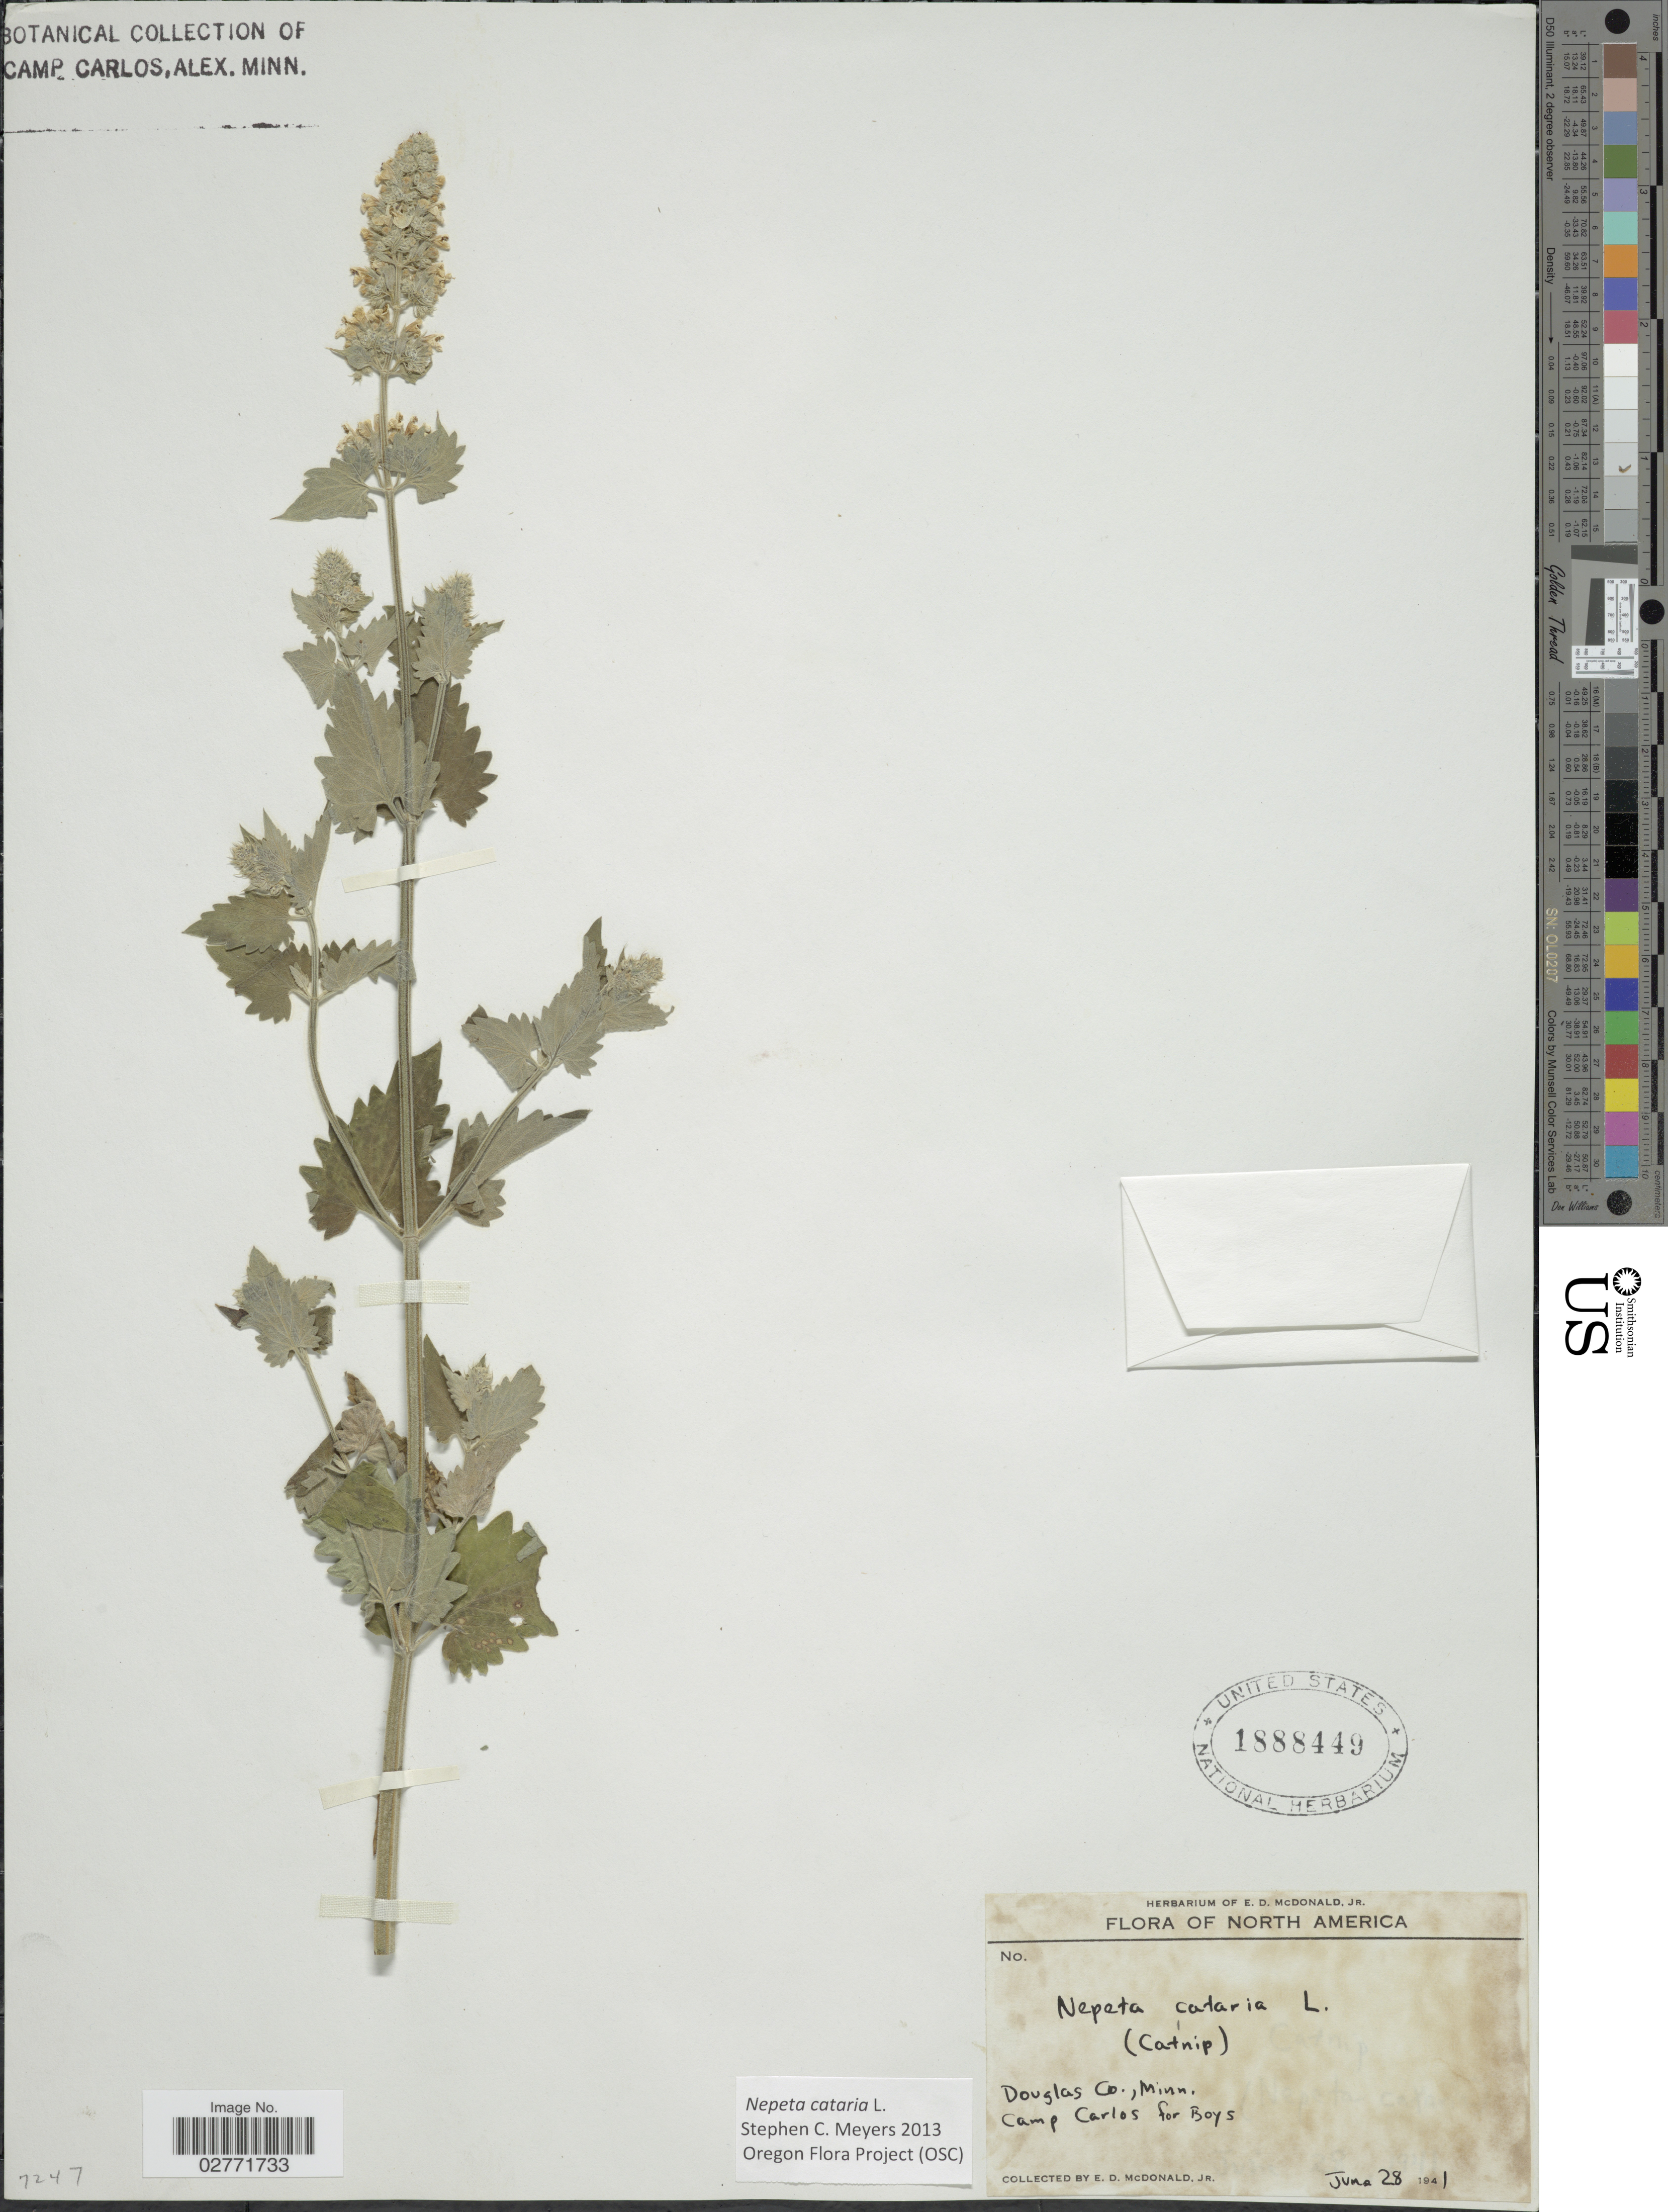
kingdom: Plantae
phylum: Tracheophyta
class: Magnoliopsida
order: Lamiales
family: Lamiaceae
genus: Nepeta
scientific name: Nepeta cataria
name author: L.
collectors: E. D. McDonald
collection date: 1941-06-28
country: United States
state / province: Minnesota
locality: Douglas Co., Camp Carlos for Boys.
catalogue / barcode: US 1888449